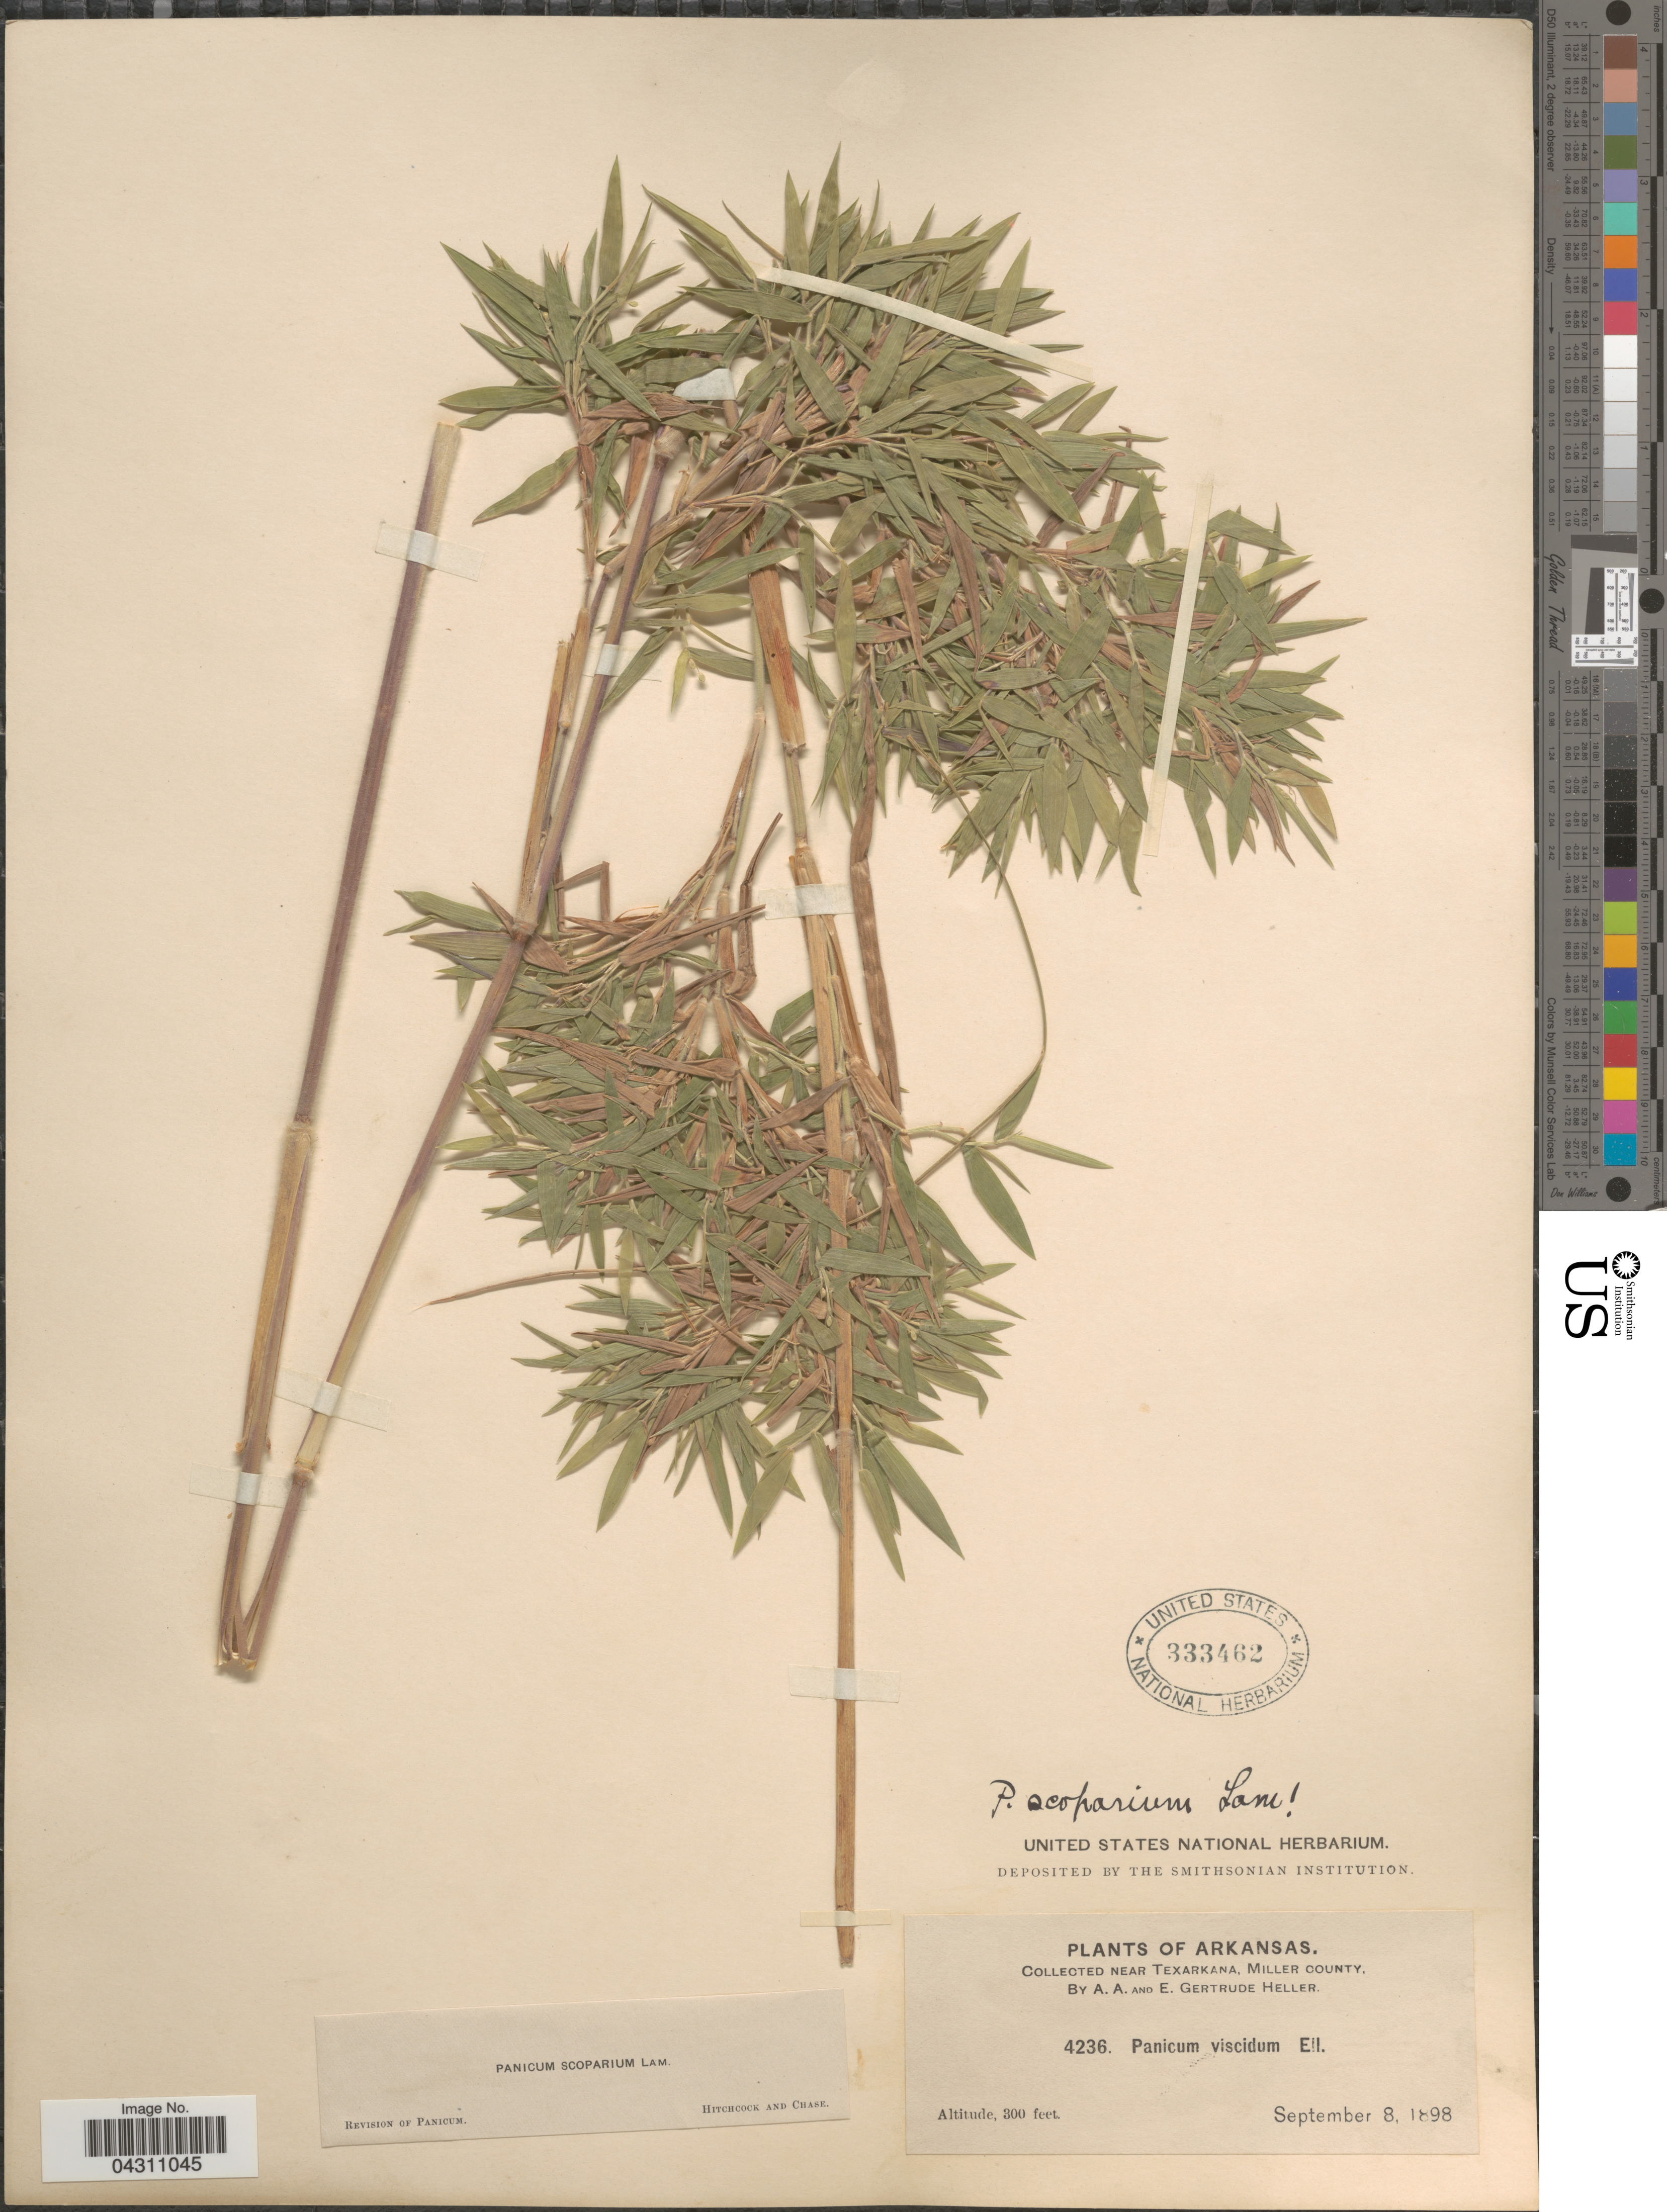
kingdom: Plantae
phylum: Tracheophyta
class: Liliopsida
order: Poales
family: Poaceae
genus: Dichanthelium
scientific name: Dichanthelium scoparium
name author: (Lam.) Gould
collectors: A. A. Heller & E. G. Heller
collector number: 4236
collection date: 1898-09-08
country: United States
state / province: Arkansas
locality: Near Texarkana, Miller County.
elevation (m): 91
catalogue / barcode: US 333462